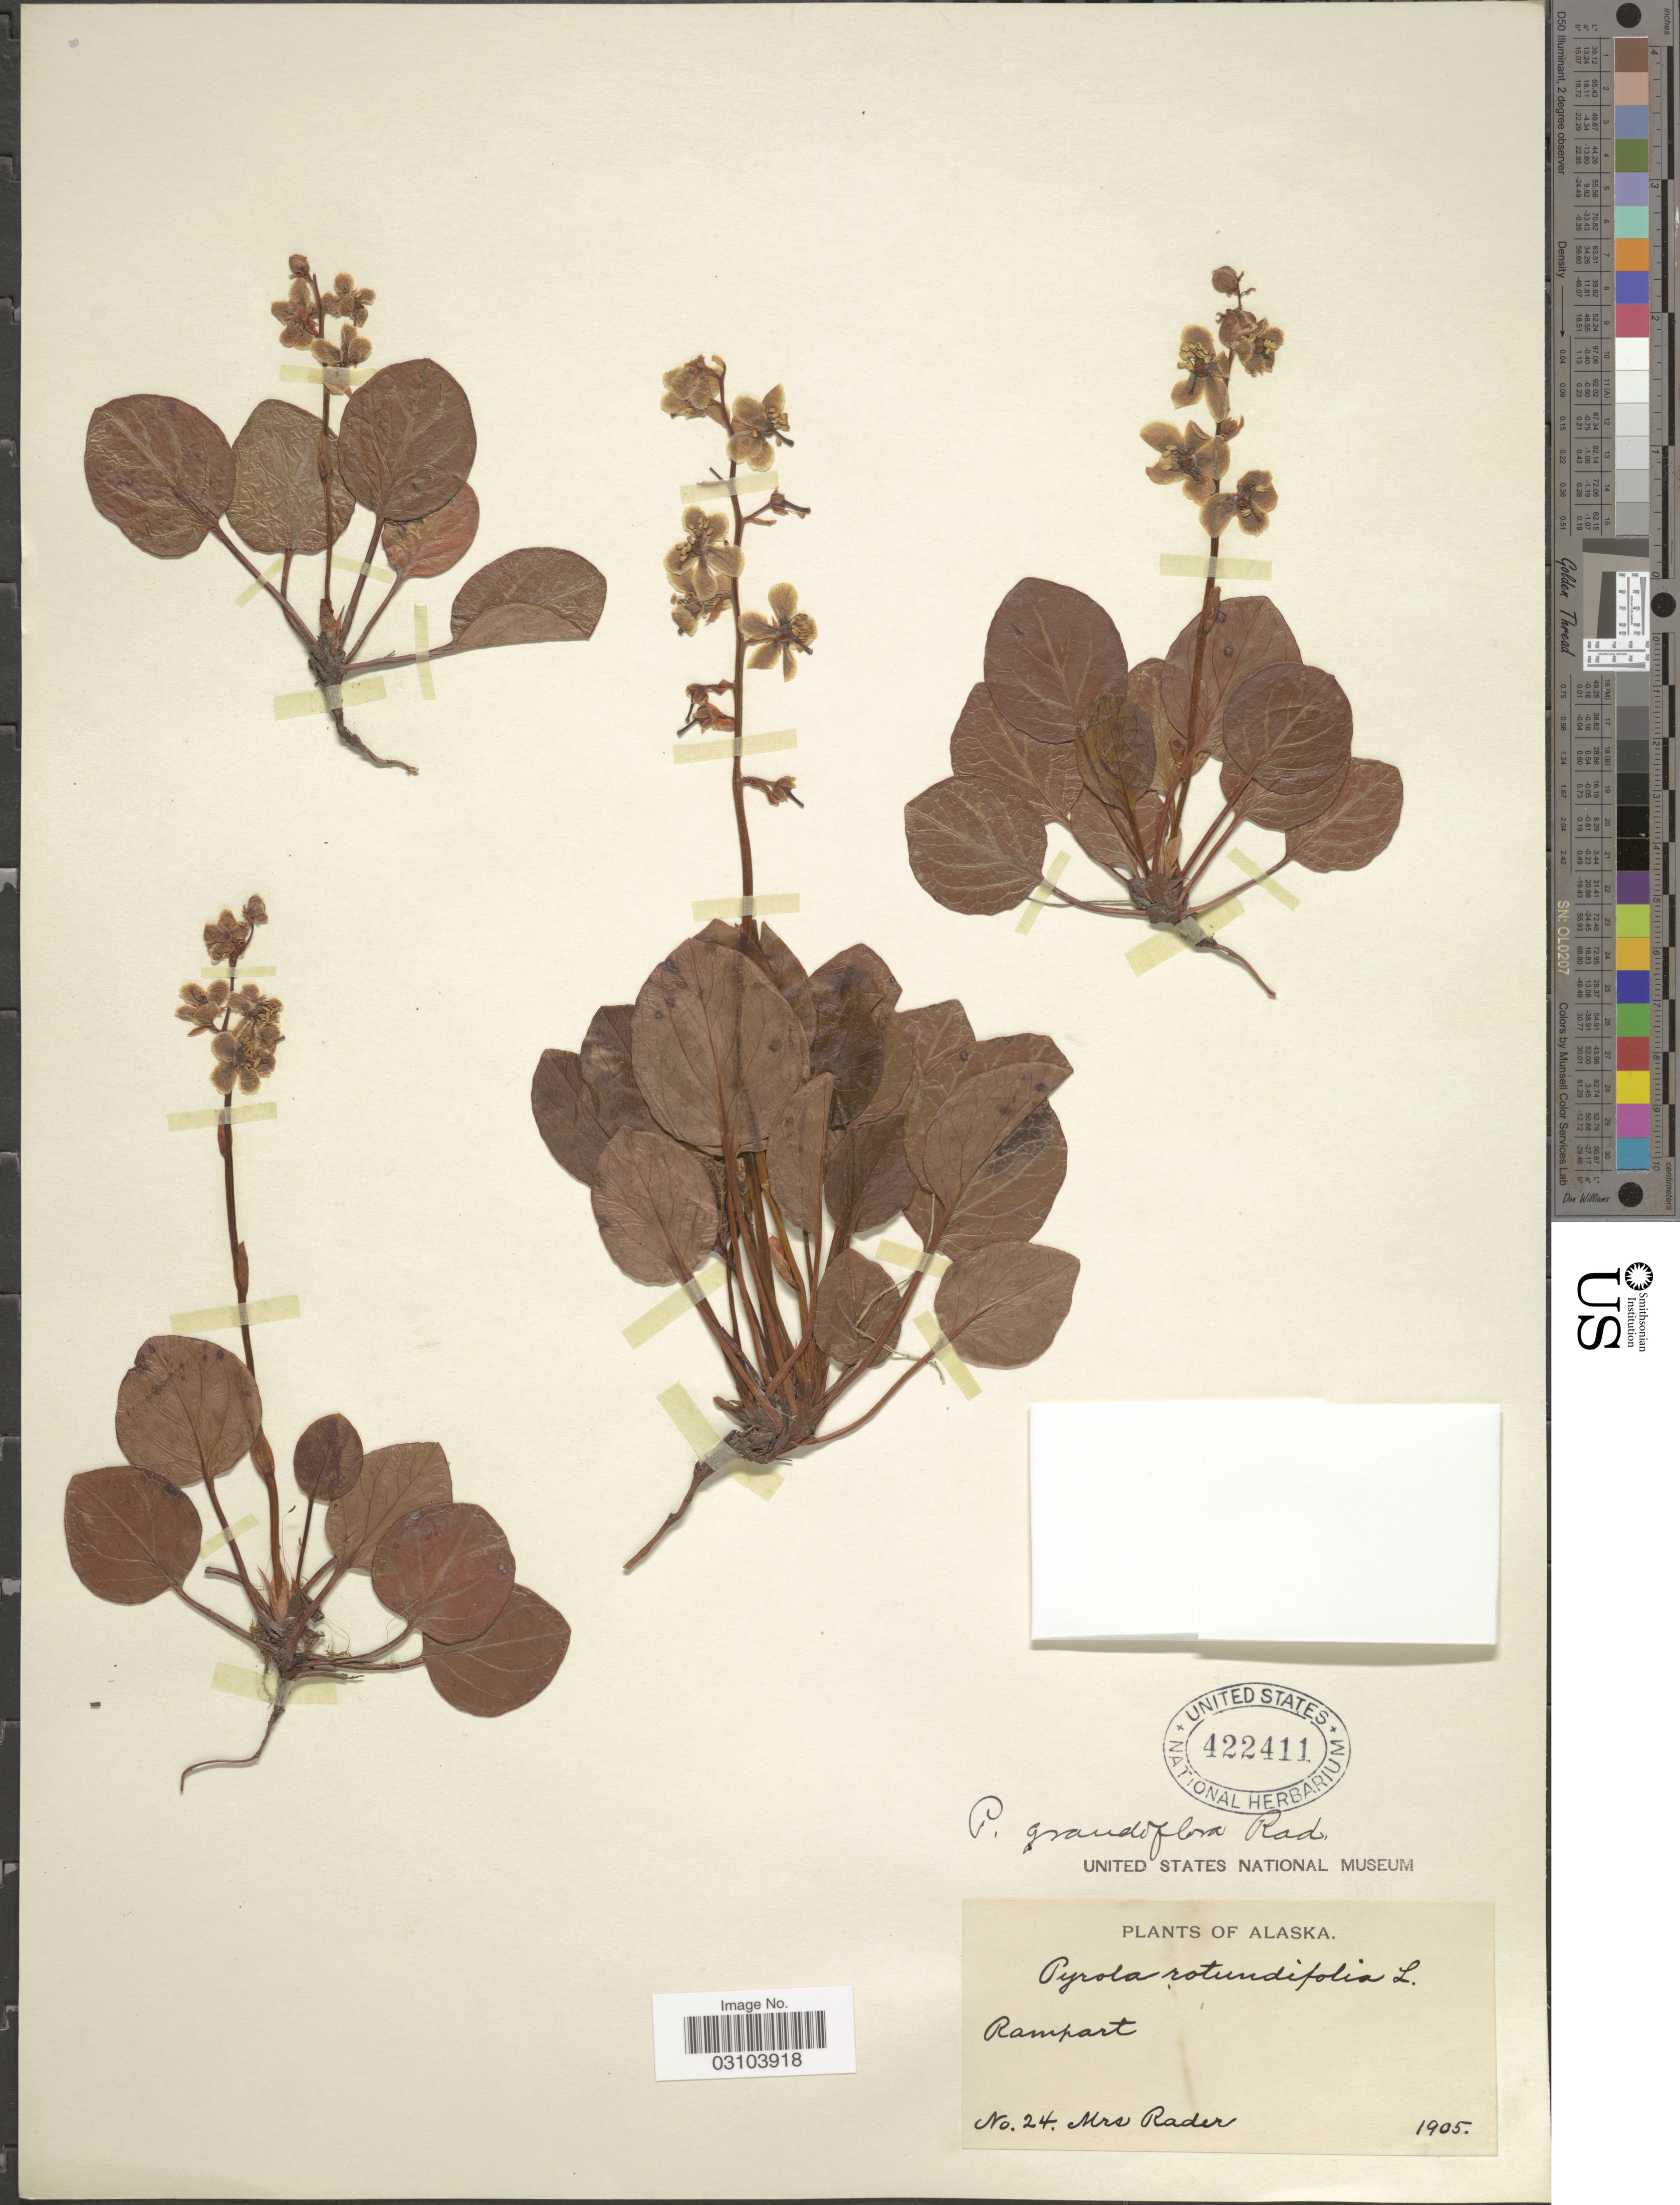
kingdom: Plantae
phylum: Tracheophyta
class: Magnoliopsida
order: Ericales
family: Ericaceae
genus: Pyrola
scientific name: Pyrola grandiflora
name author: Radius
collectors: Mrs. Rader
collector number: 24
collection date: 1905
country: United States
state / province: Alaska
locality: Rampart.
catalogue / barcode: US 422411